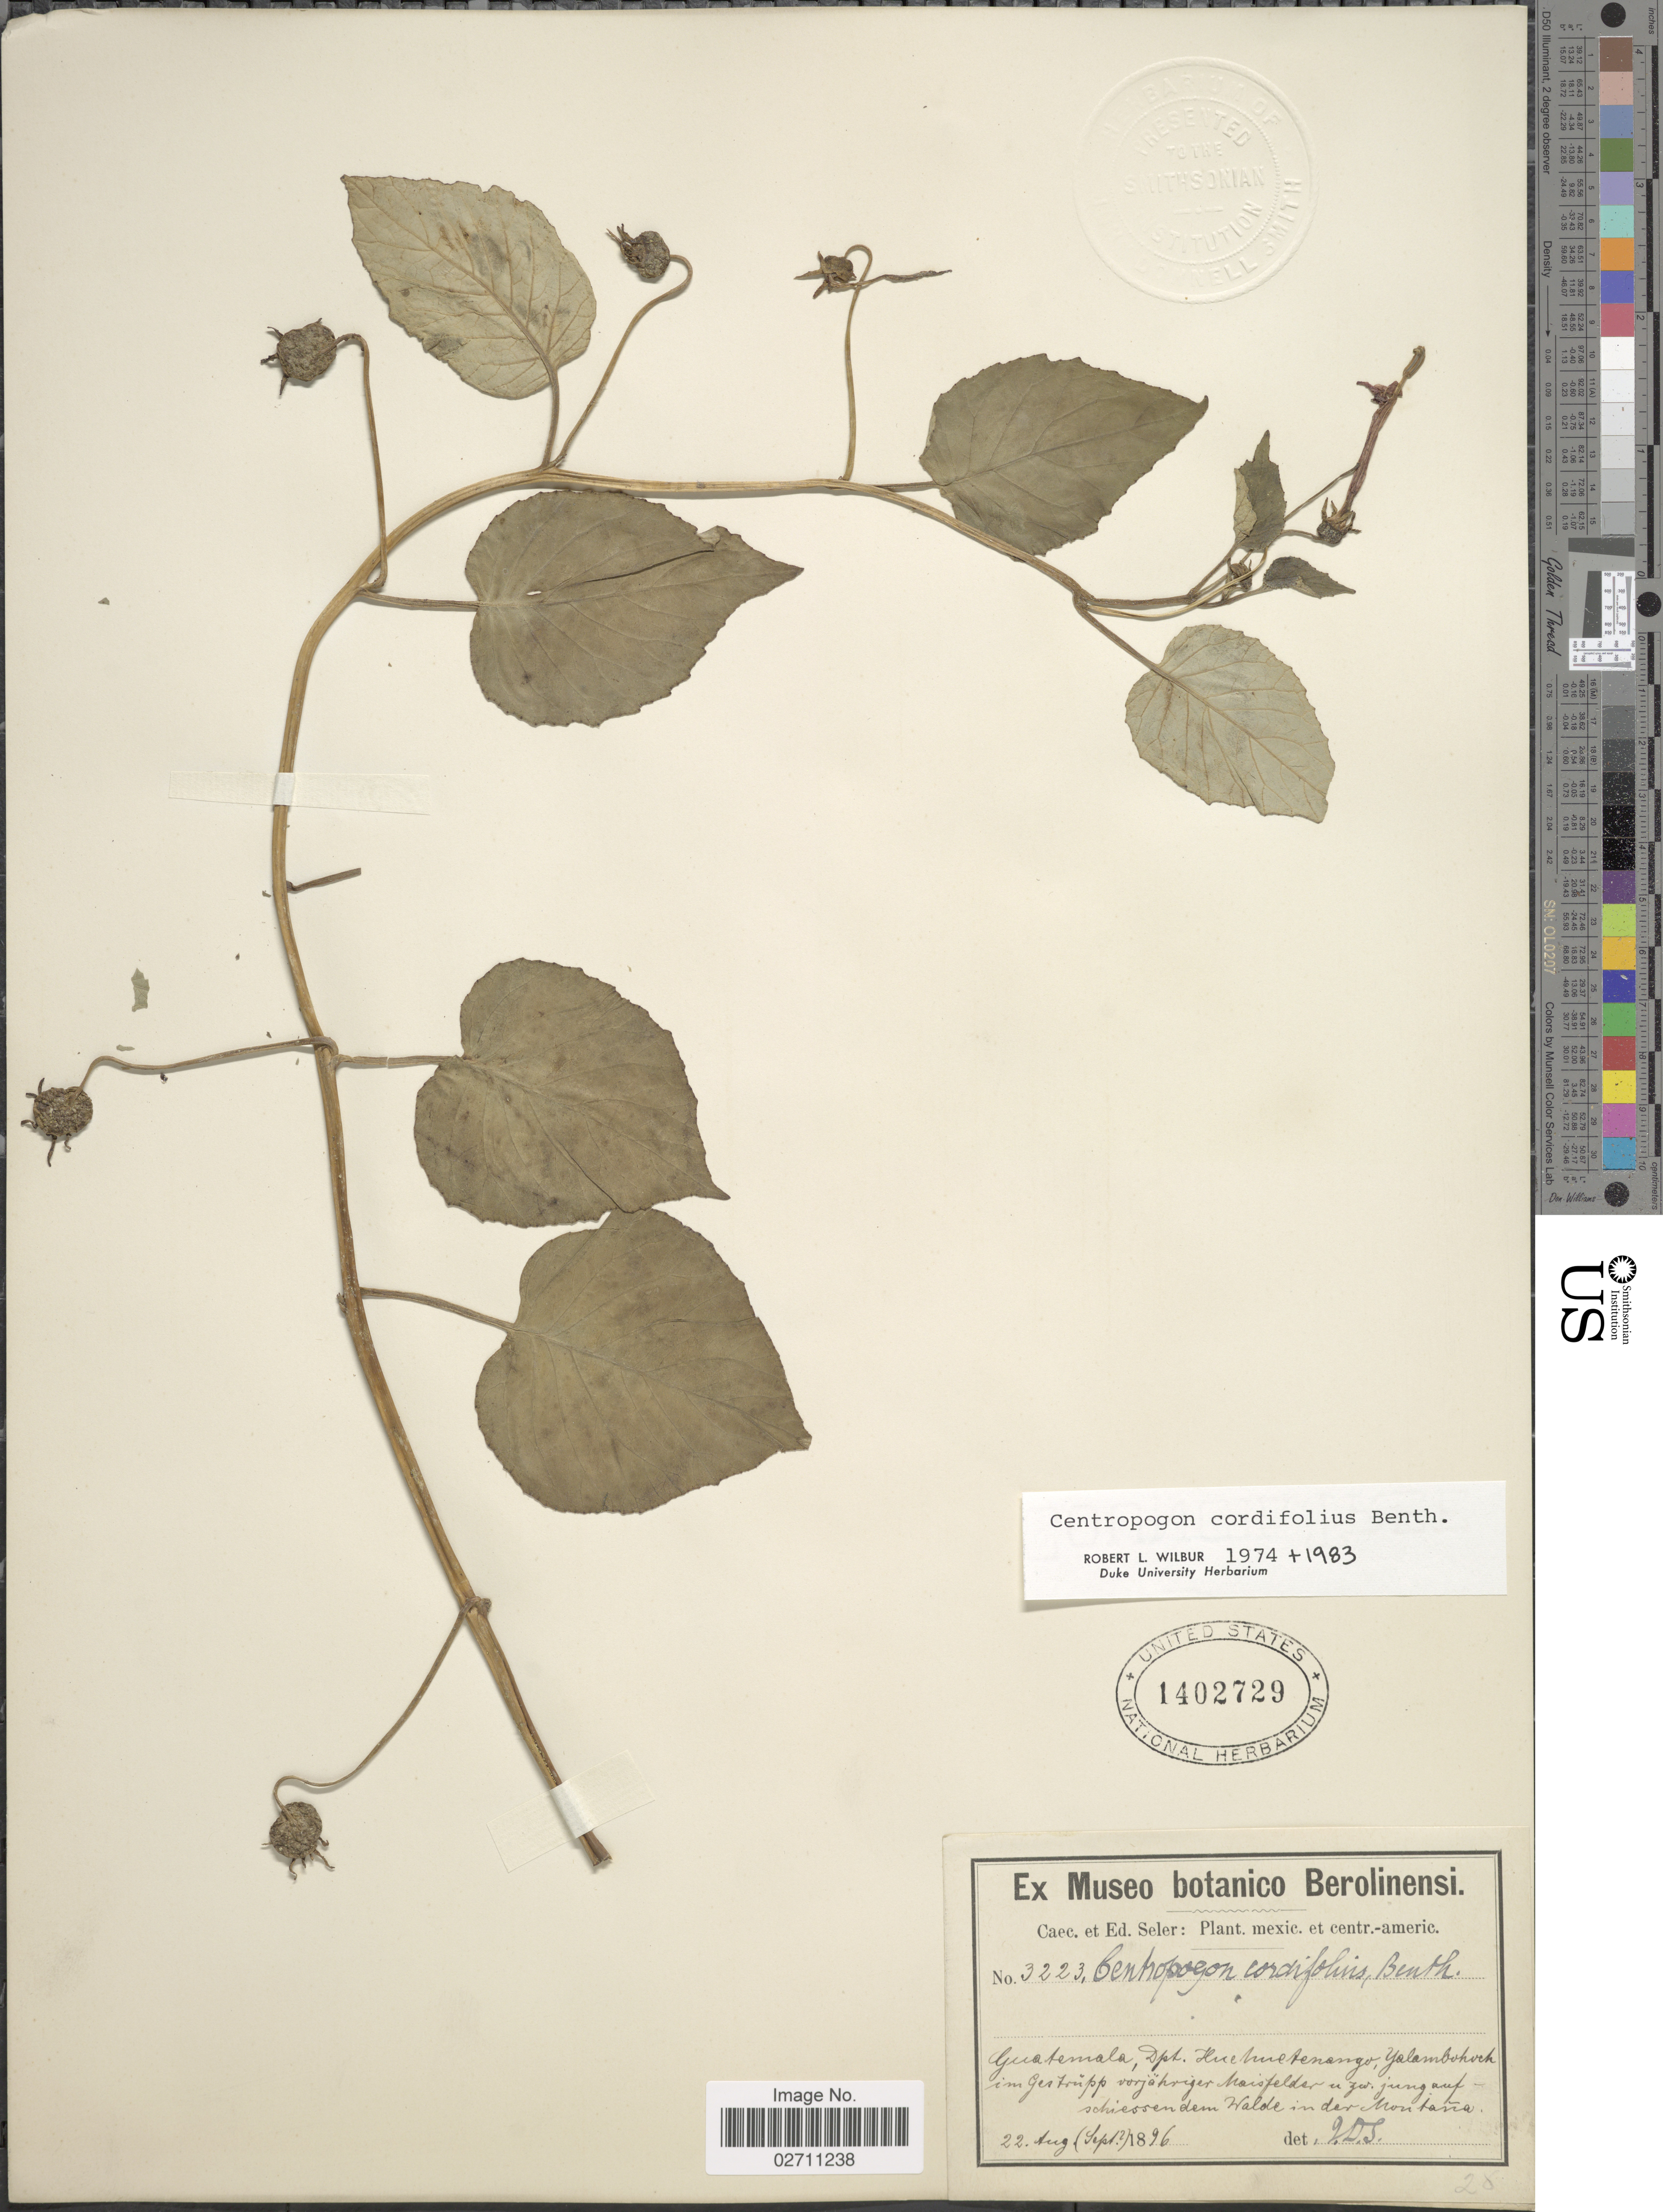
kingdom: Plantae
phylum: Tracheophyta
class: Magnoliopsida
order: Asterales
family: Campanulaceae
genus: Centropogon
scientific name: Centropogon cordifolius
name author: Benth.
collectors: ex Caec. et Ed Seler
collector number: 3223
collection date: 1896-08-22/1896-09-22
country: Guatemala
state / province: Huehuetenango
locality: Yalambohoek [Yalambojoch] im Gestrüpp vorjahrjer Maisfelder u. zw. jung auf schiessen dem Walde in der Montana.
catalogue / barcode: US 1402729